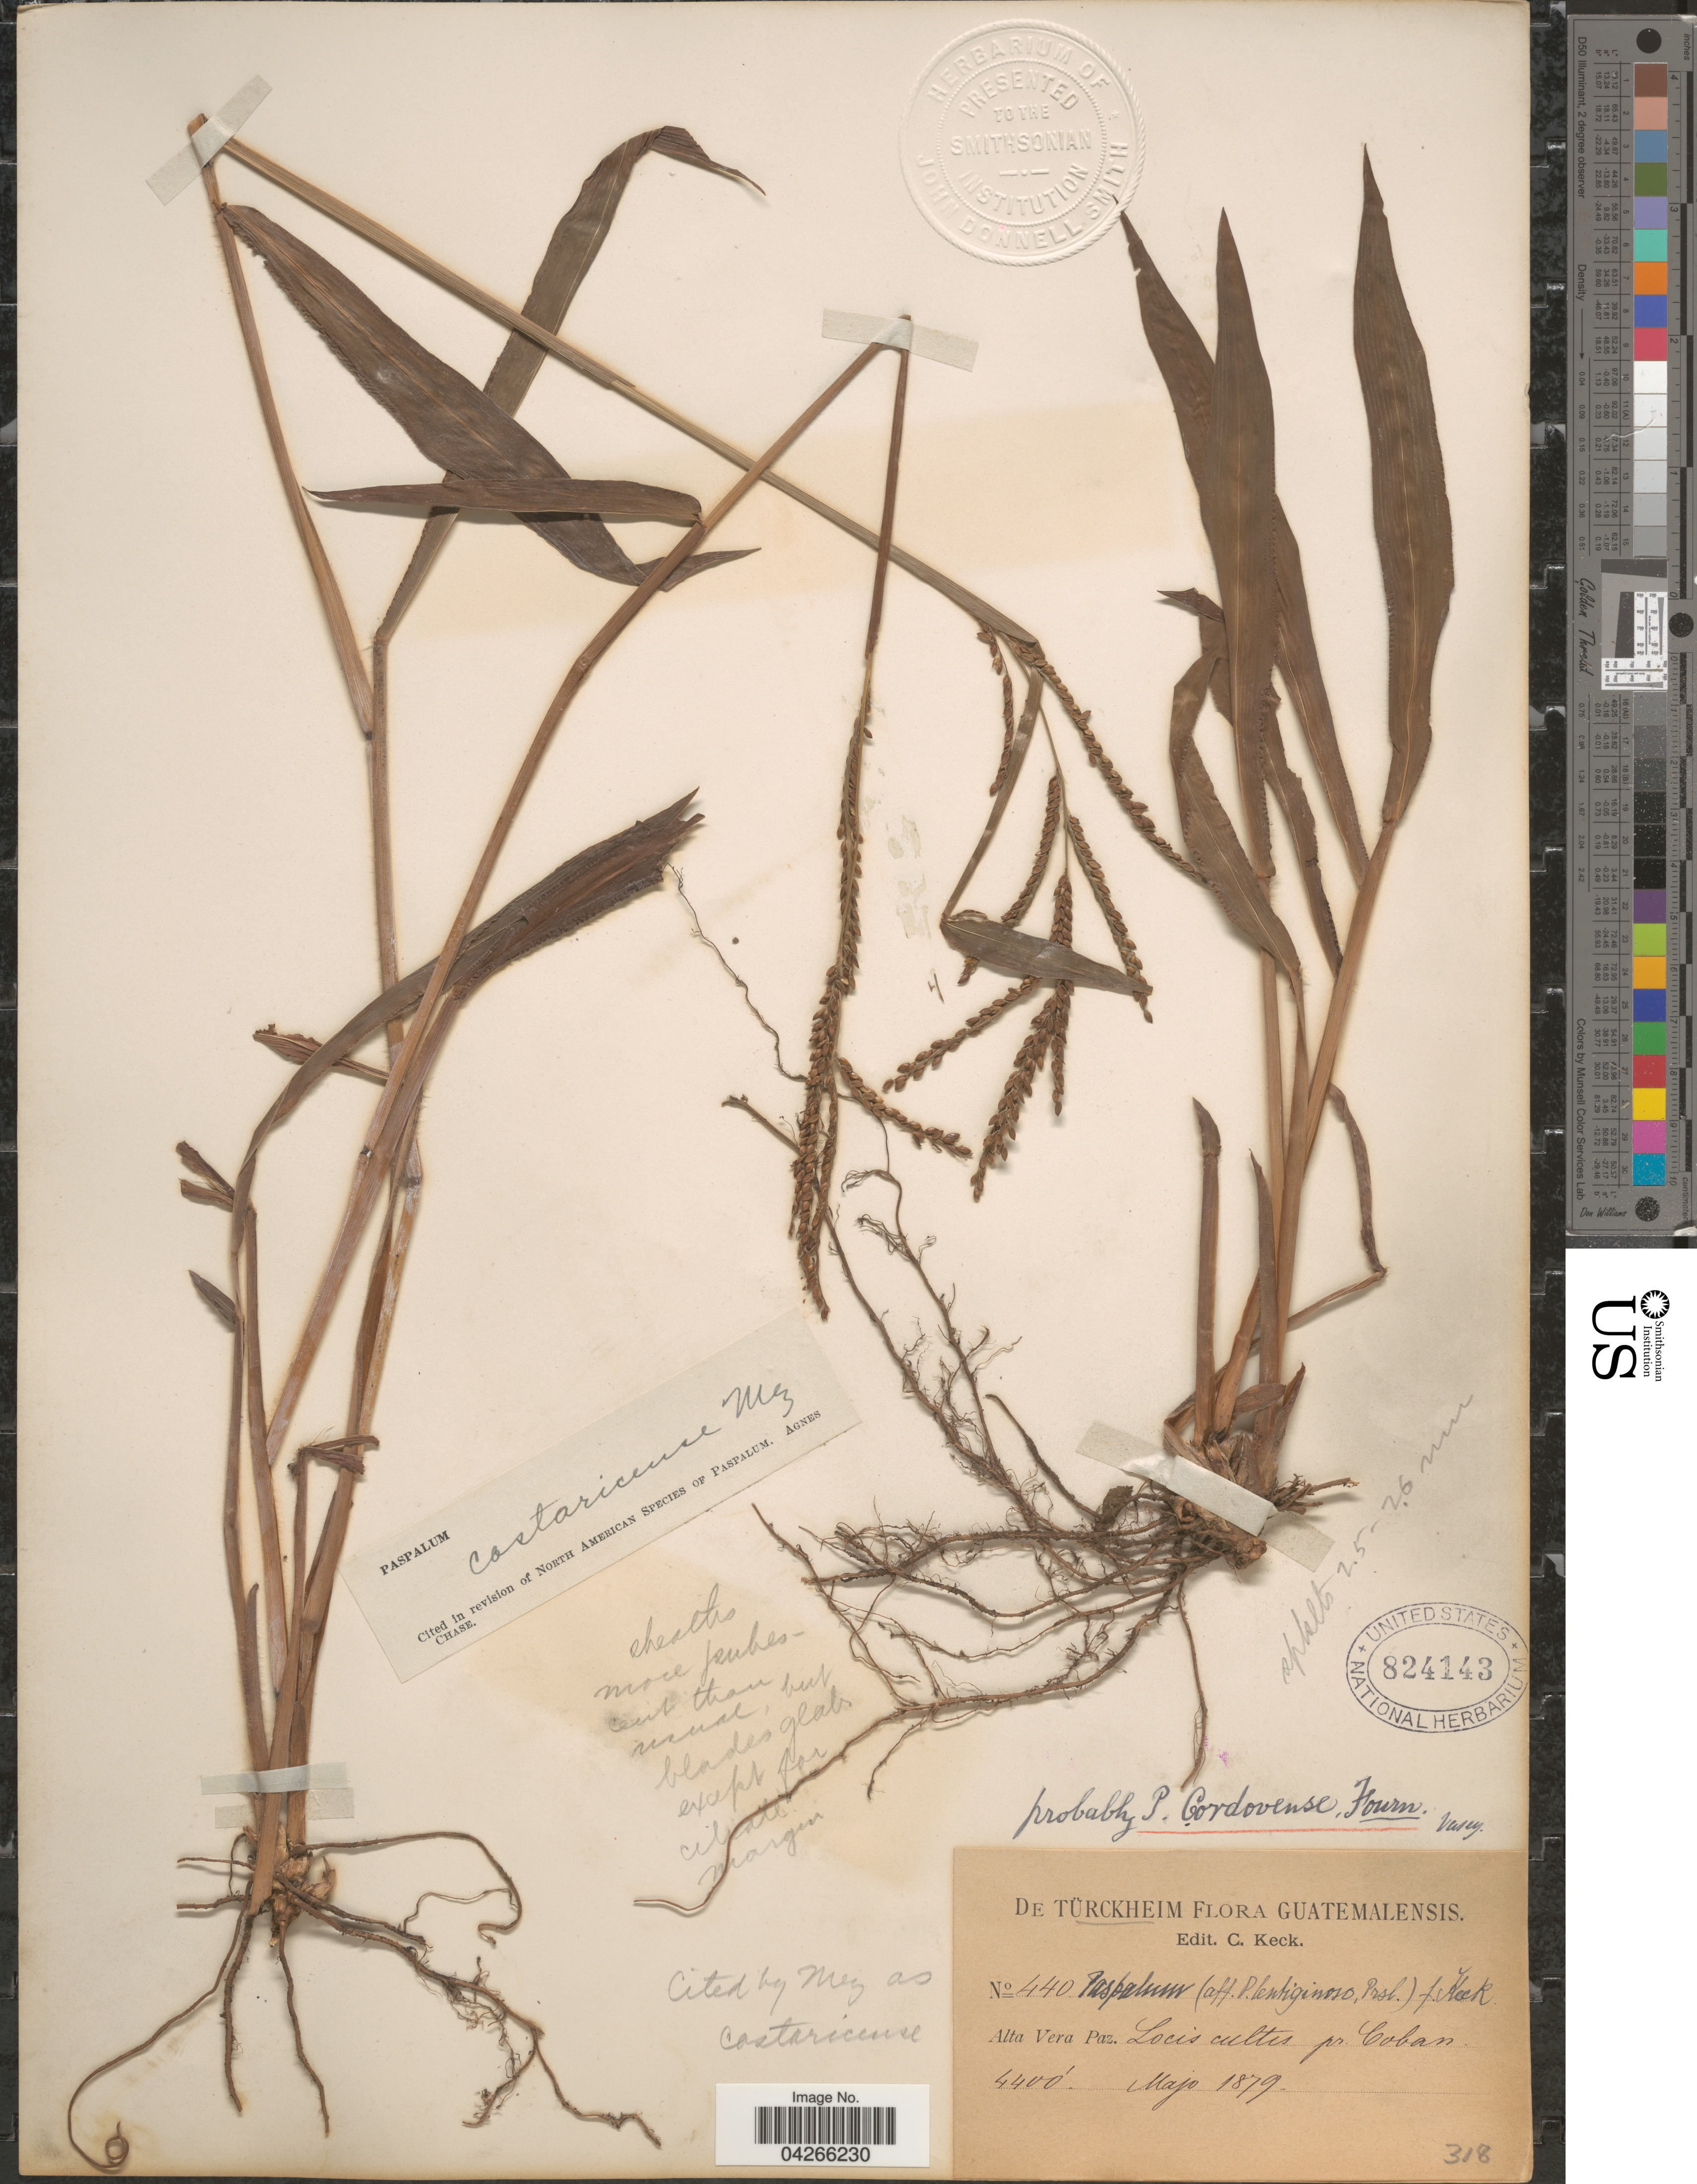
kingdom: Plantae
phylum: Tracheophyta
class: Liliopsida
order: Poales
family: Poaceae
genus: Paspalum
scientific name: Paspalum costaricense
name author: Mez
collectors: -. De Türckheim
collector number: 440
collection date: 1879-05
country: Guatemala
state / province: Alta Verapaz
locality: Locis cultis pr. Coban.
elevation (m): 1341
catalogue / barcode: US 824143